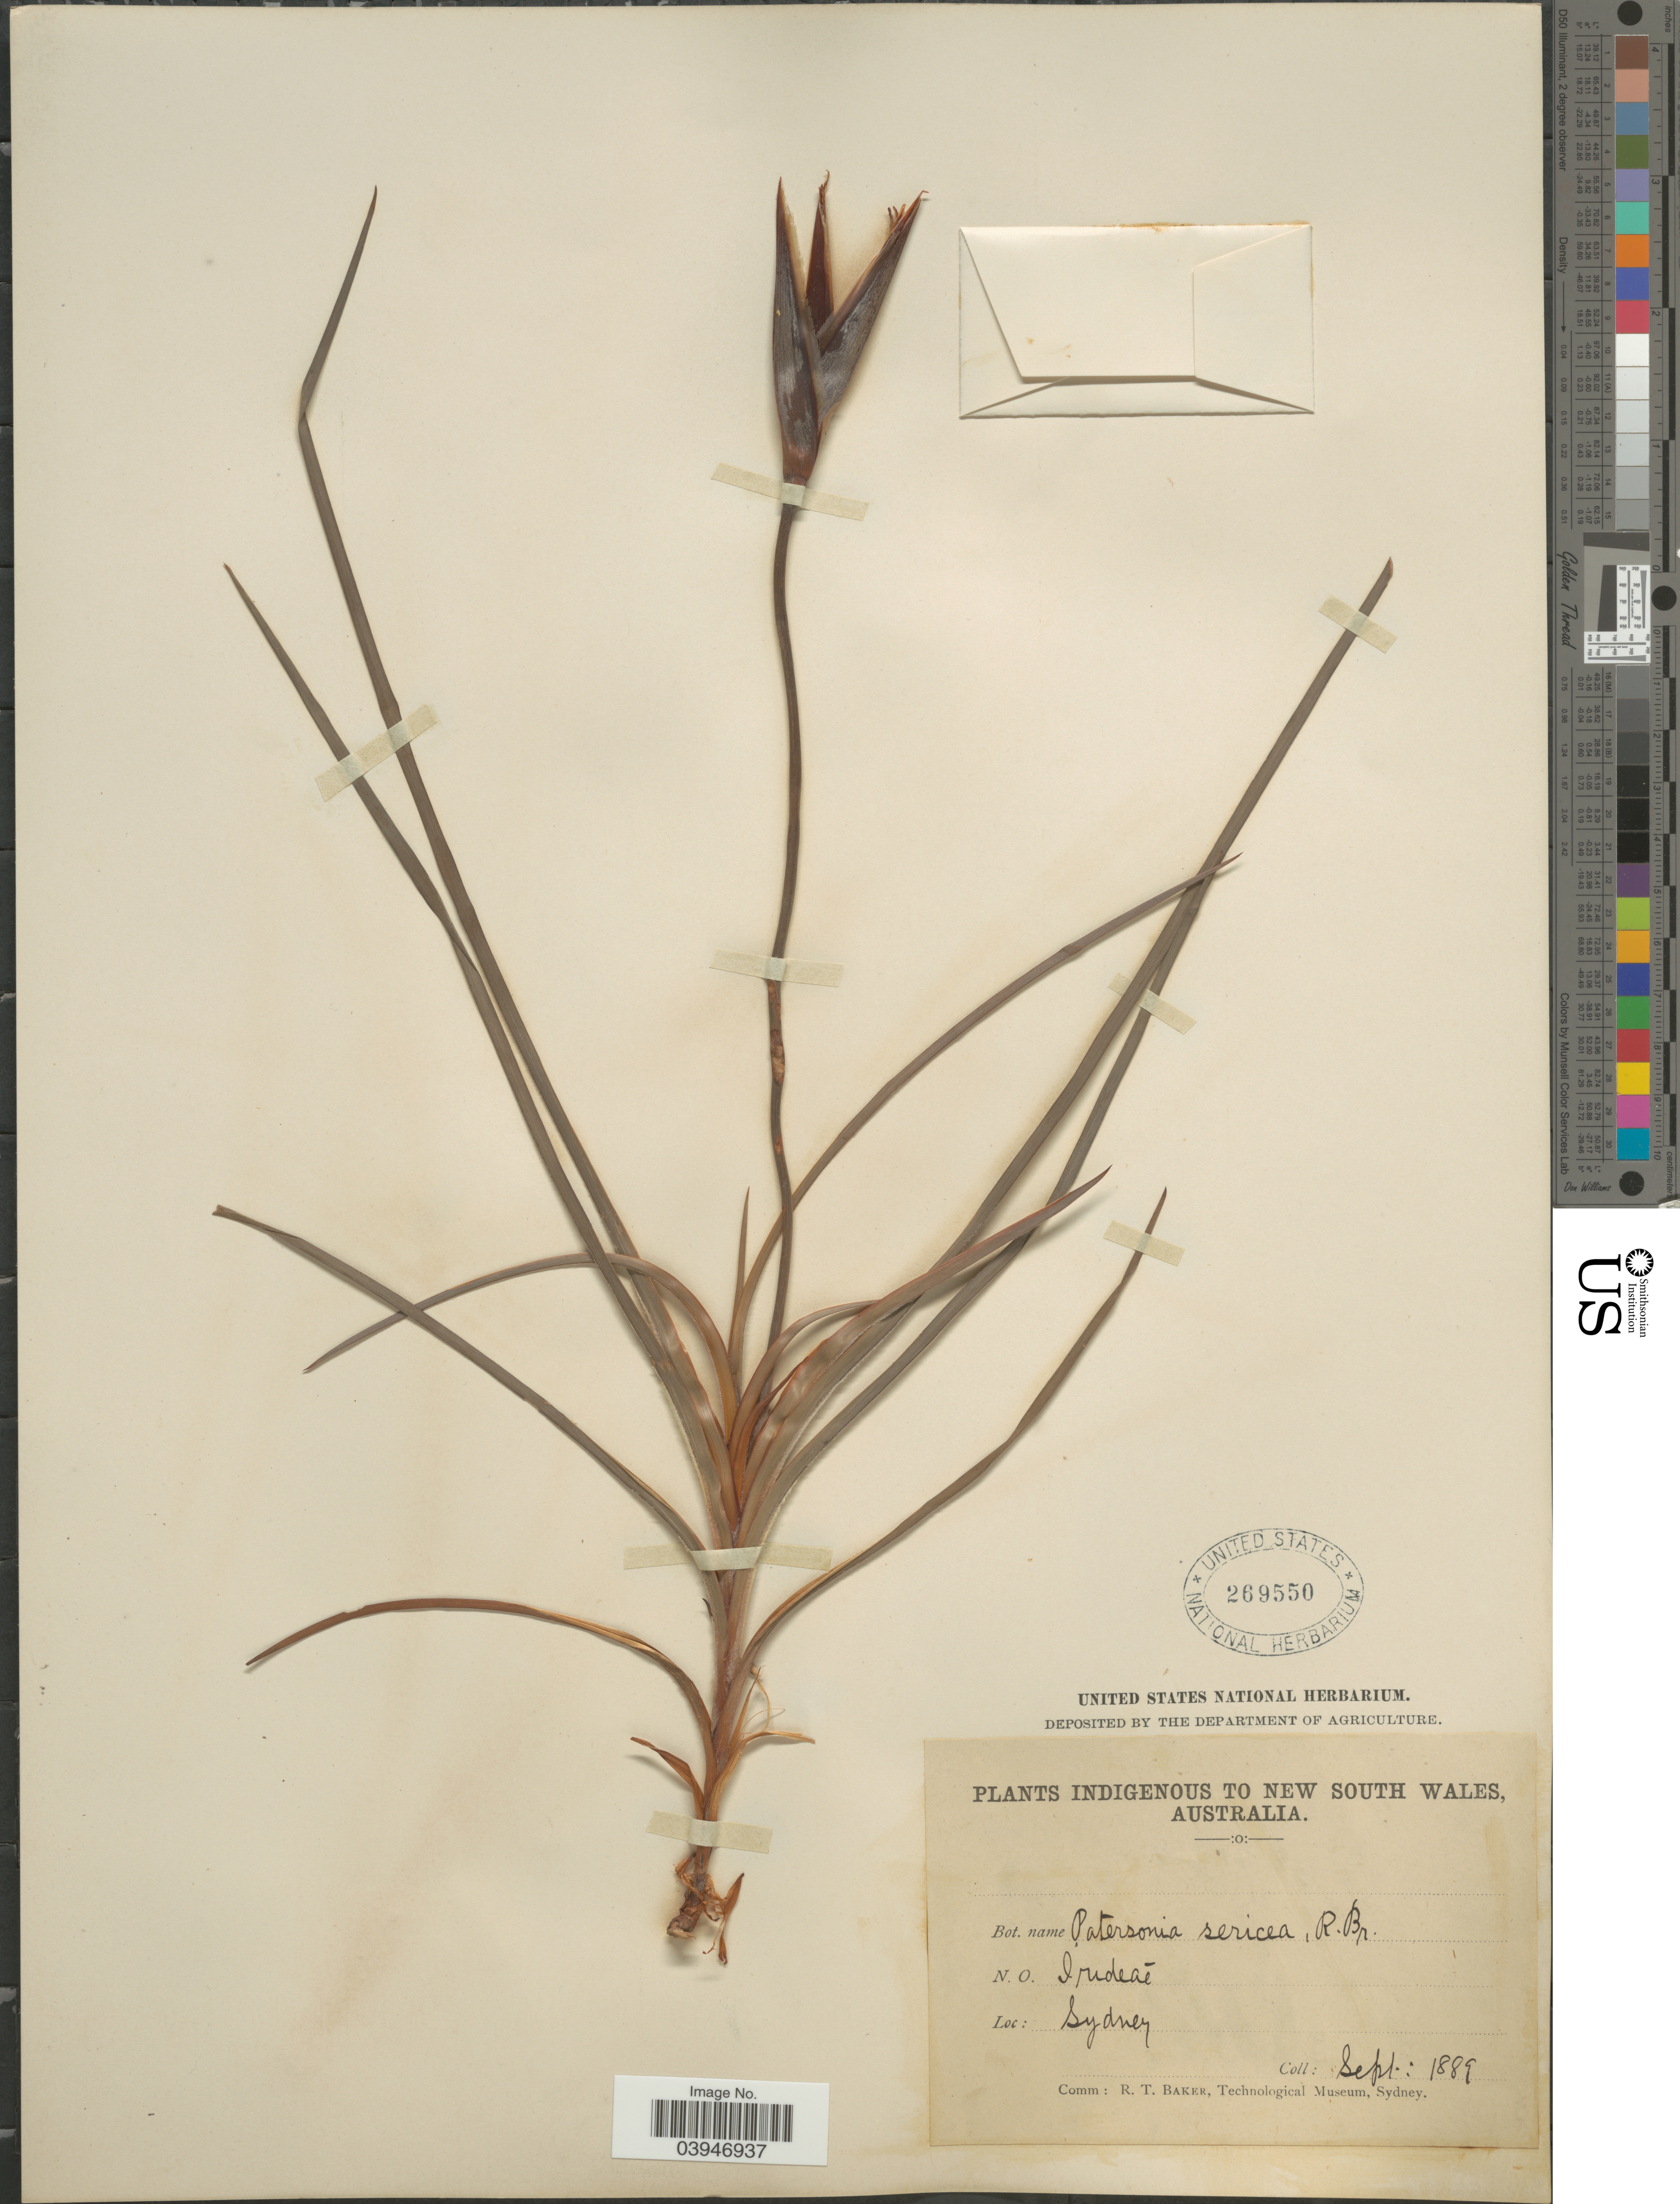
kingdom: Plantae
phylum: Tracheophyta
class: Liliopsida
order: Asparagales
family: Iridaceae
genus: Patersonia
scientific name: Patersonia sericea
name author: R. Br.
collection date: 1889-09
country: Australia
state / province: New South Wales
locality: Sydney.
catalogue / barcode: US 269550